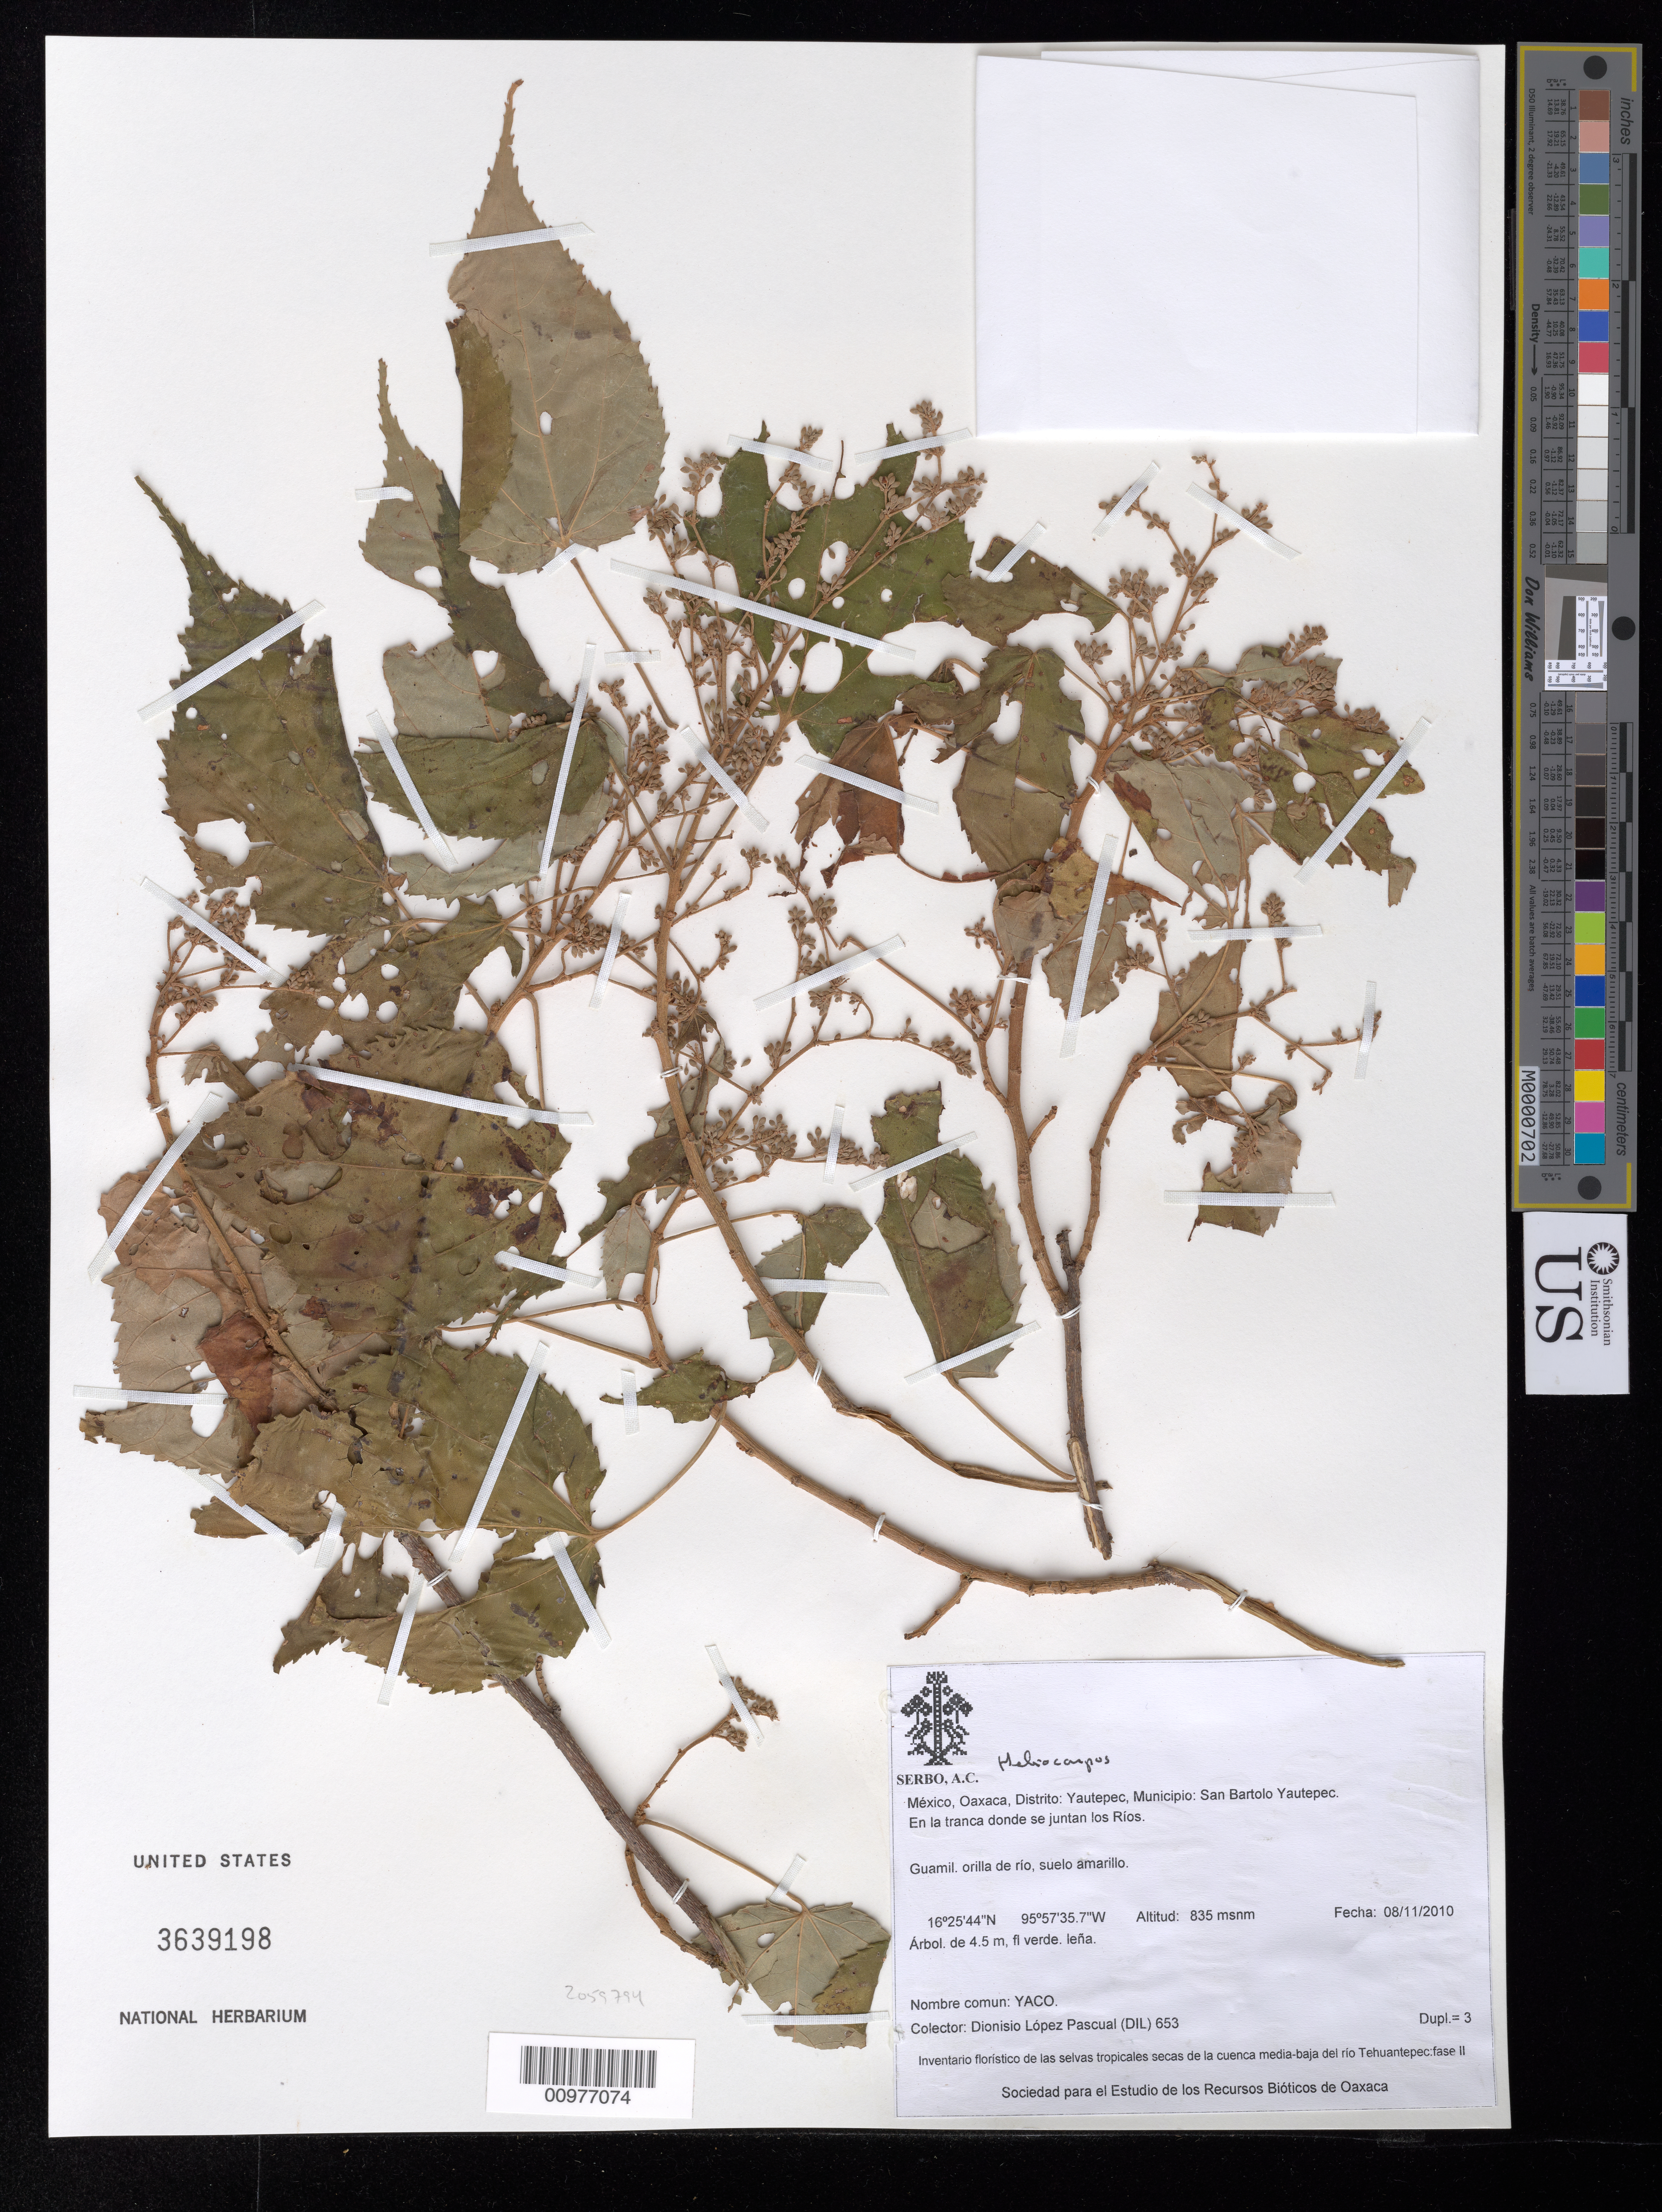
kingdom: Plantae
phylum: Tracheophyta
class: Magnoliopsida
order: Malvales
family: Malvaceae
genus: Heliocarpus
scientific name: Heliocarpus pallidus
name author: Rose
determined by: Dorr, Laurence J., Curator (BOT), Smithsonian Institution - National Museum of Natural History (UNITED STATES)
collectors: D. Lopez Pascual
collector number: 653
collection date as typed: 08/11/2010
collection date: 2010-11-08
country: Mexico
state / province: Oaxaca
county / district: Yautepec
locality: Municipio: San Bartolo Yautepec. En la tranca donde se juntan los Rios.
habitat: guamil, orilla de rio, suelo amarillo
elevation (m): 835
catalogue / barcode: US 3639198